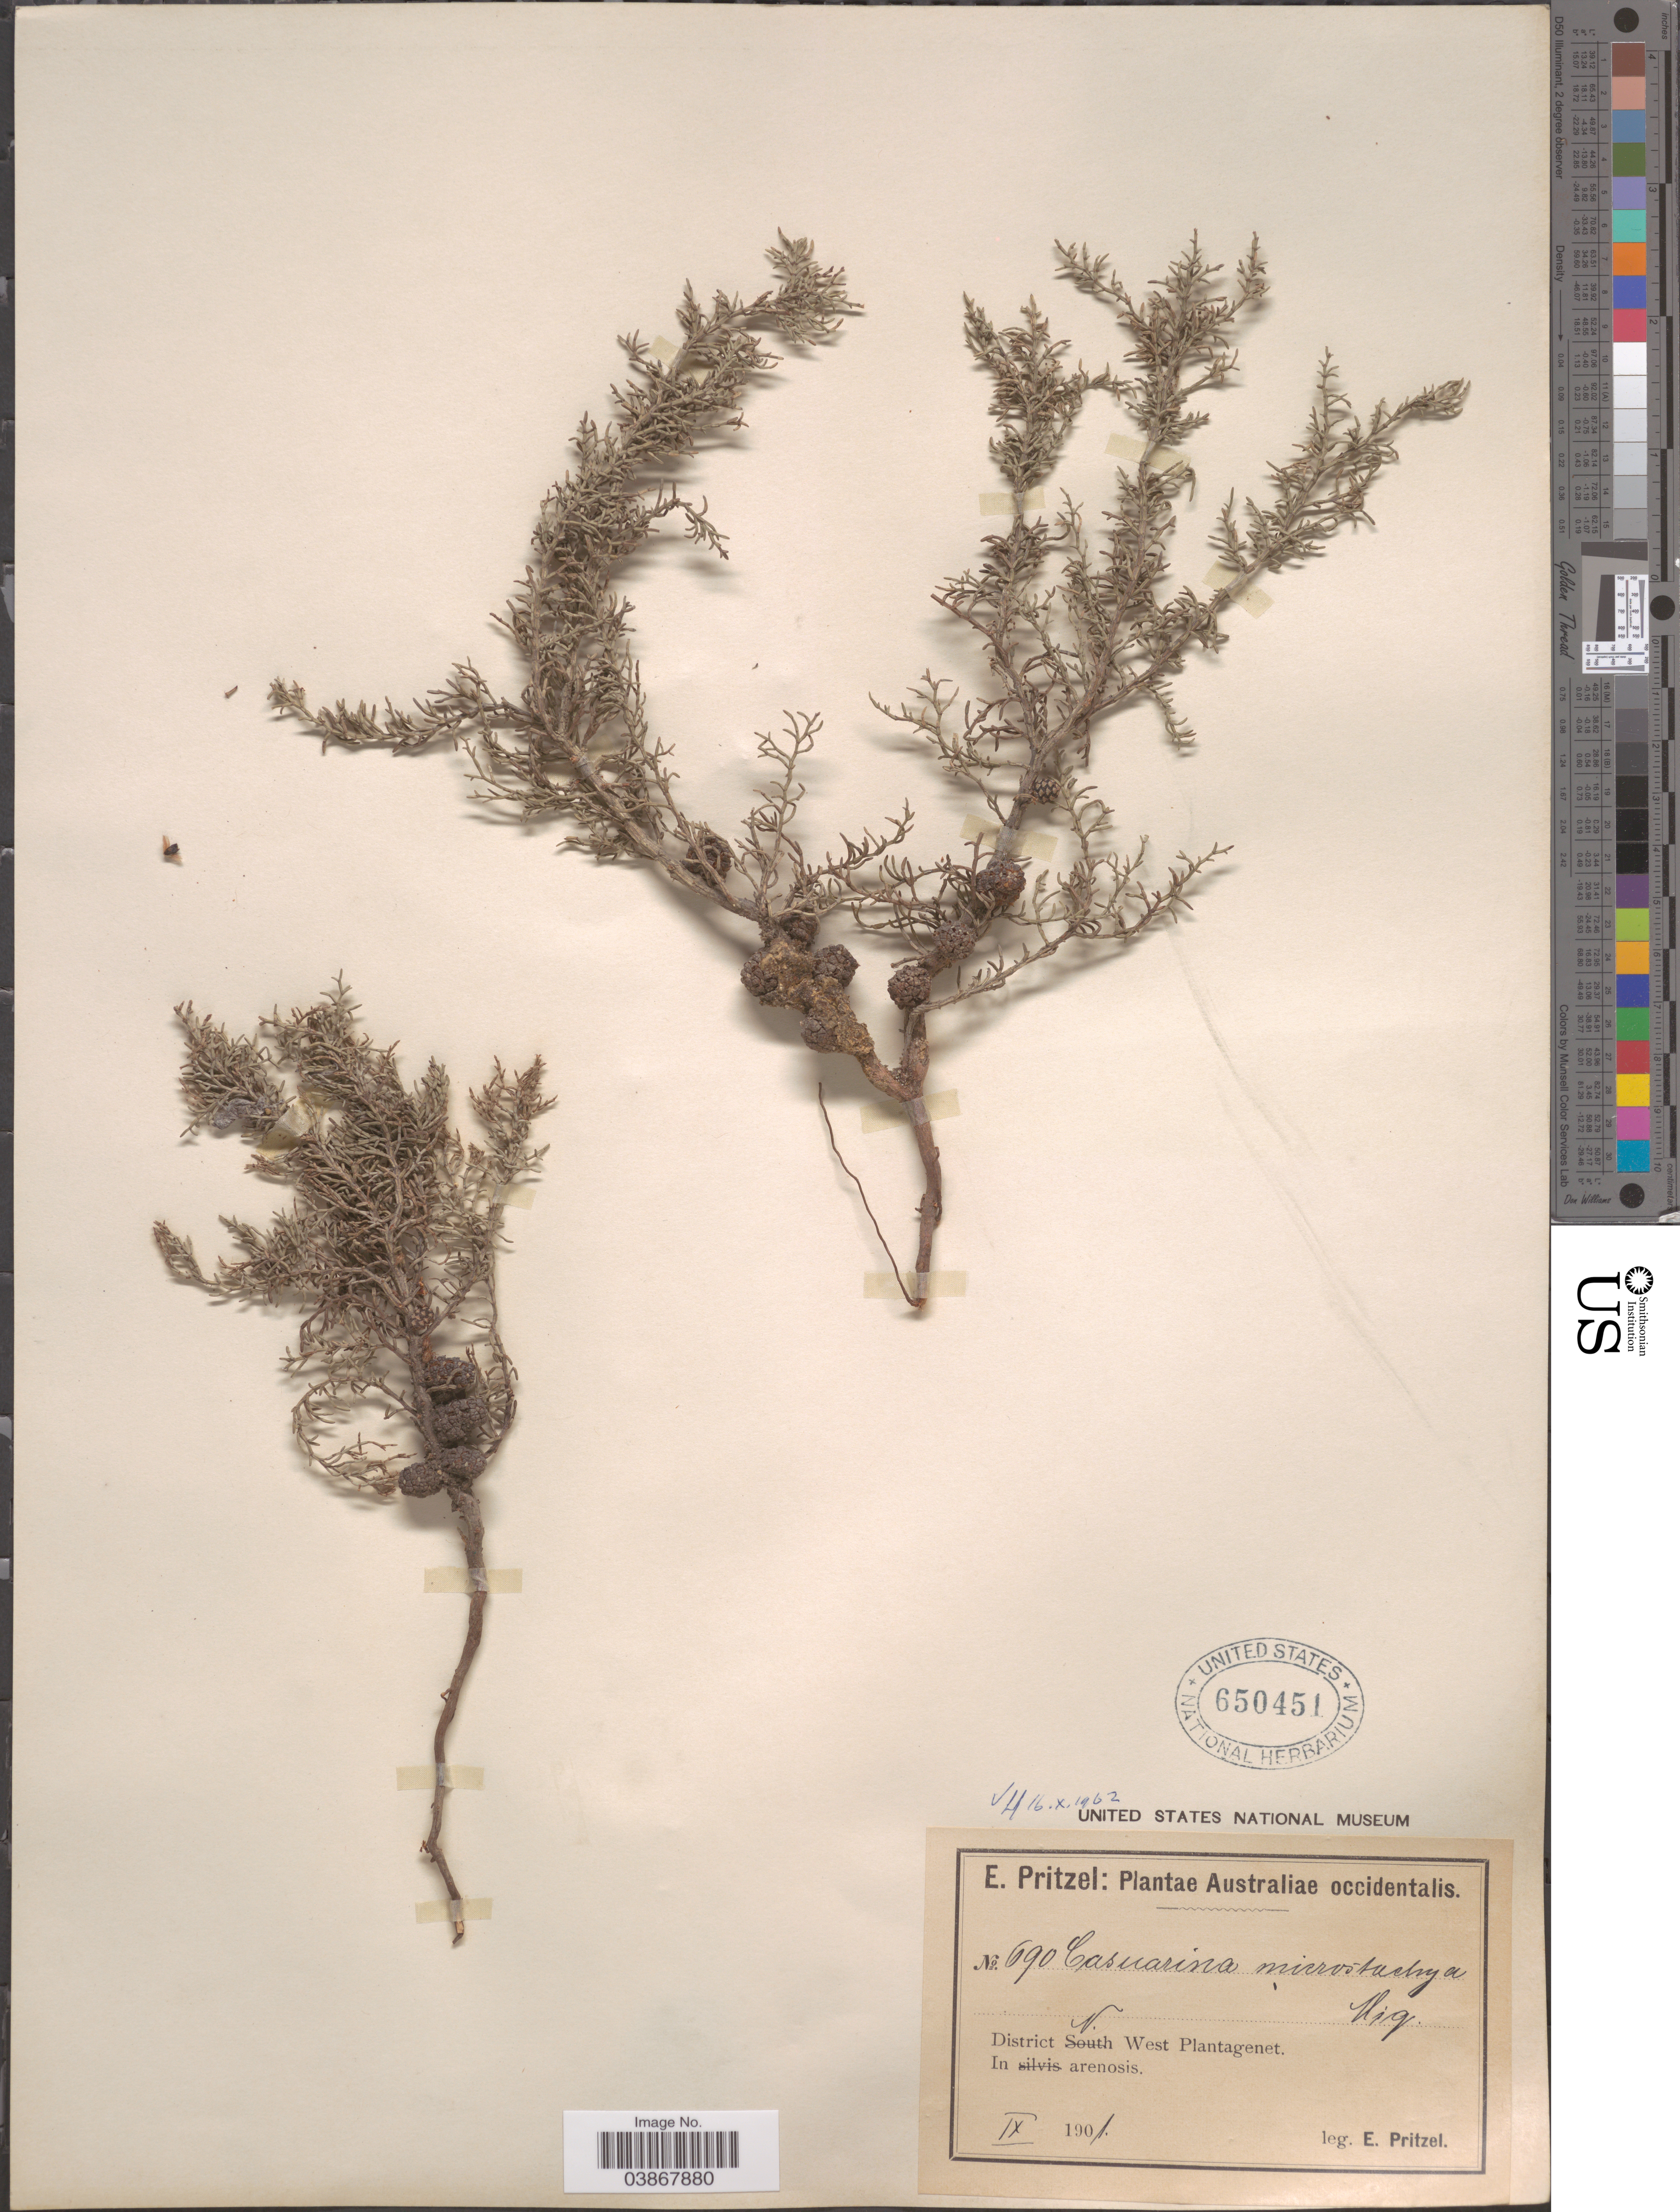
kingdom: Plantae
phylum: Tracheophyta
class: Magnoliopsida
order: Fagales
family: Casuarinaceae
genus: Casuarina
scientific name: Casuarina microstachya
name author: Miq.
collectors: E. G. Pritzel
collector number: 690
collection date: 1901-09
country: Australia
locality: Australiae occidentalis. District N. West Plantagenet.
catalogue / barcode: US 650451